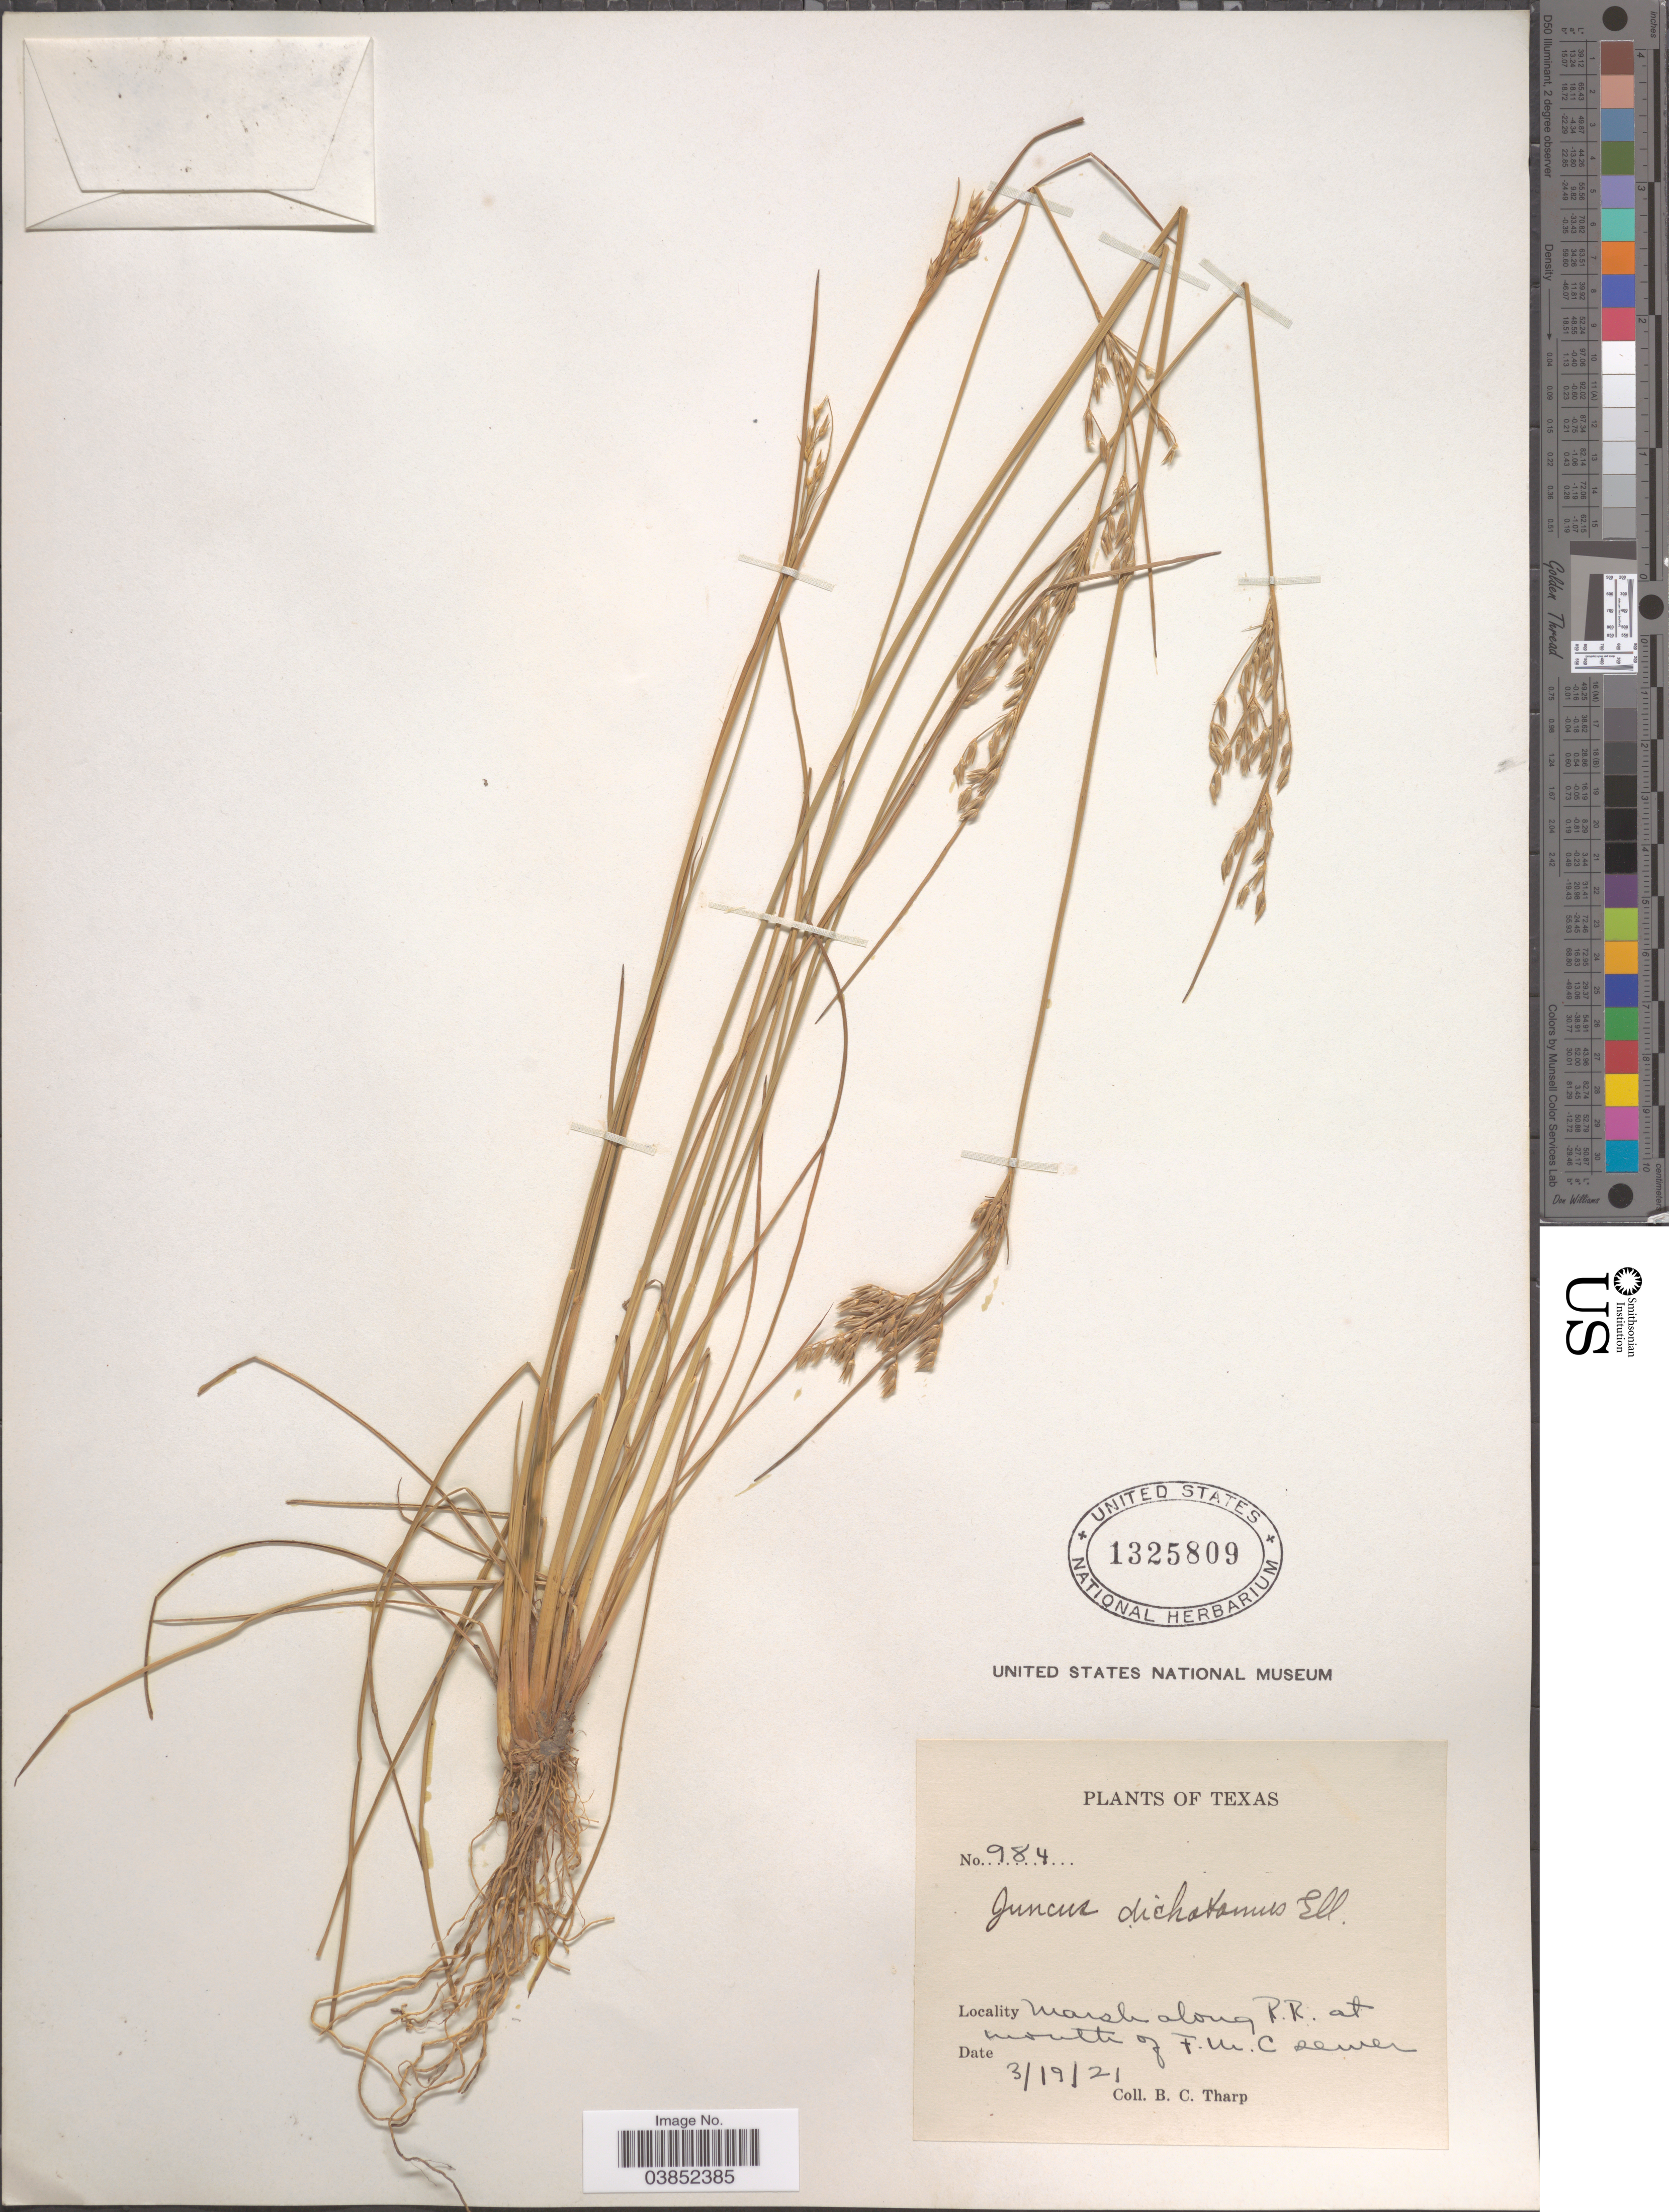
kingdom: Plantae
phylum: Tracheophyta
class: Liliopsida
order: Poales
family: Juncaceae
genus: Juncus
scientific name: Juncus dichotomus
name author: Elliott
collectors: B. C. Tharp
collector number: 984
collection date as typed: Transcribed d/m/y: 19/3/21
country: United States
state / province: Texas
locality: Marsh along R.R at mouth of F. M. C. sewer.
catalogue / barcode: US 1325809